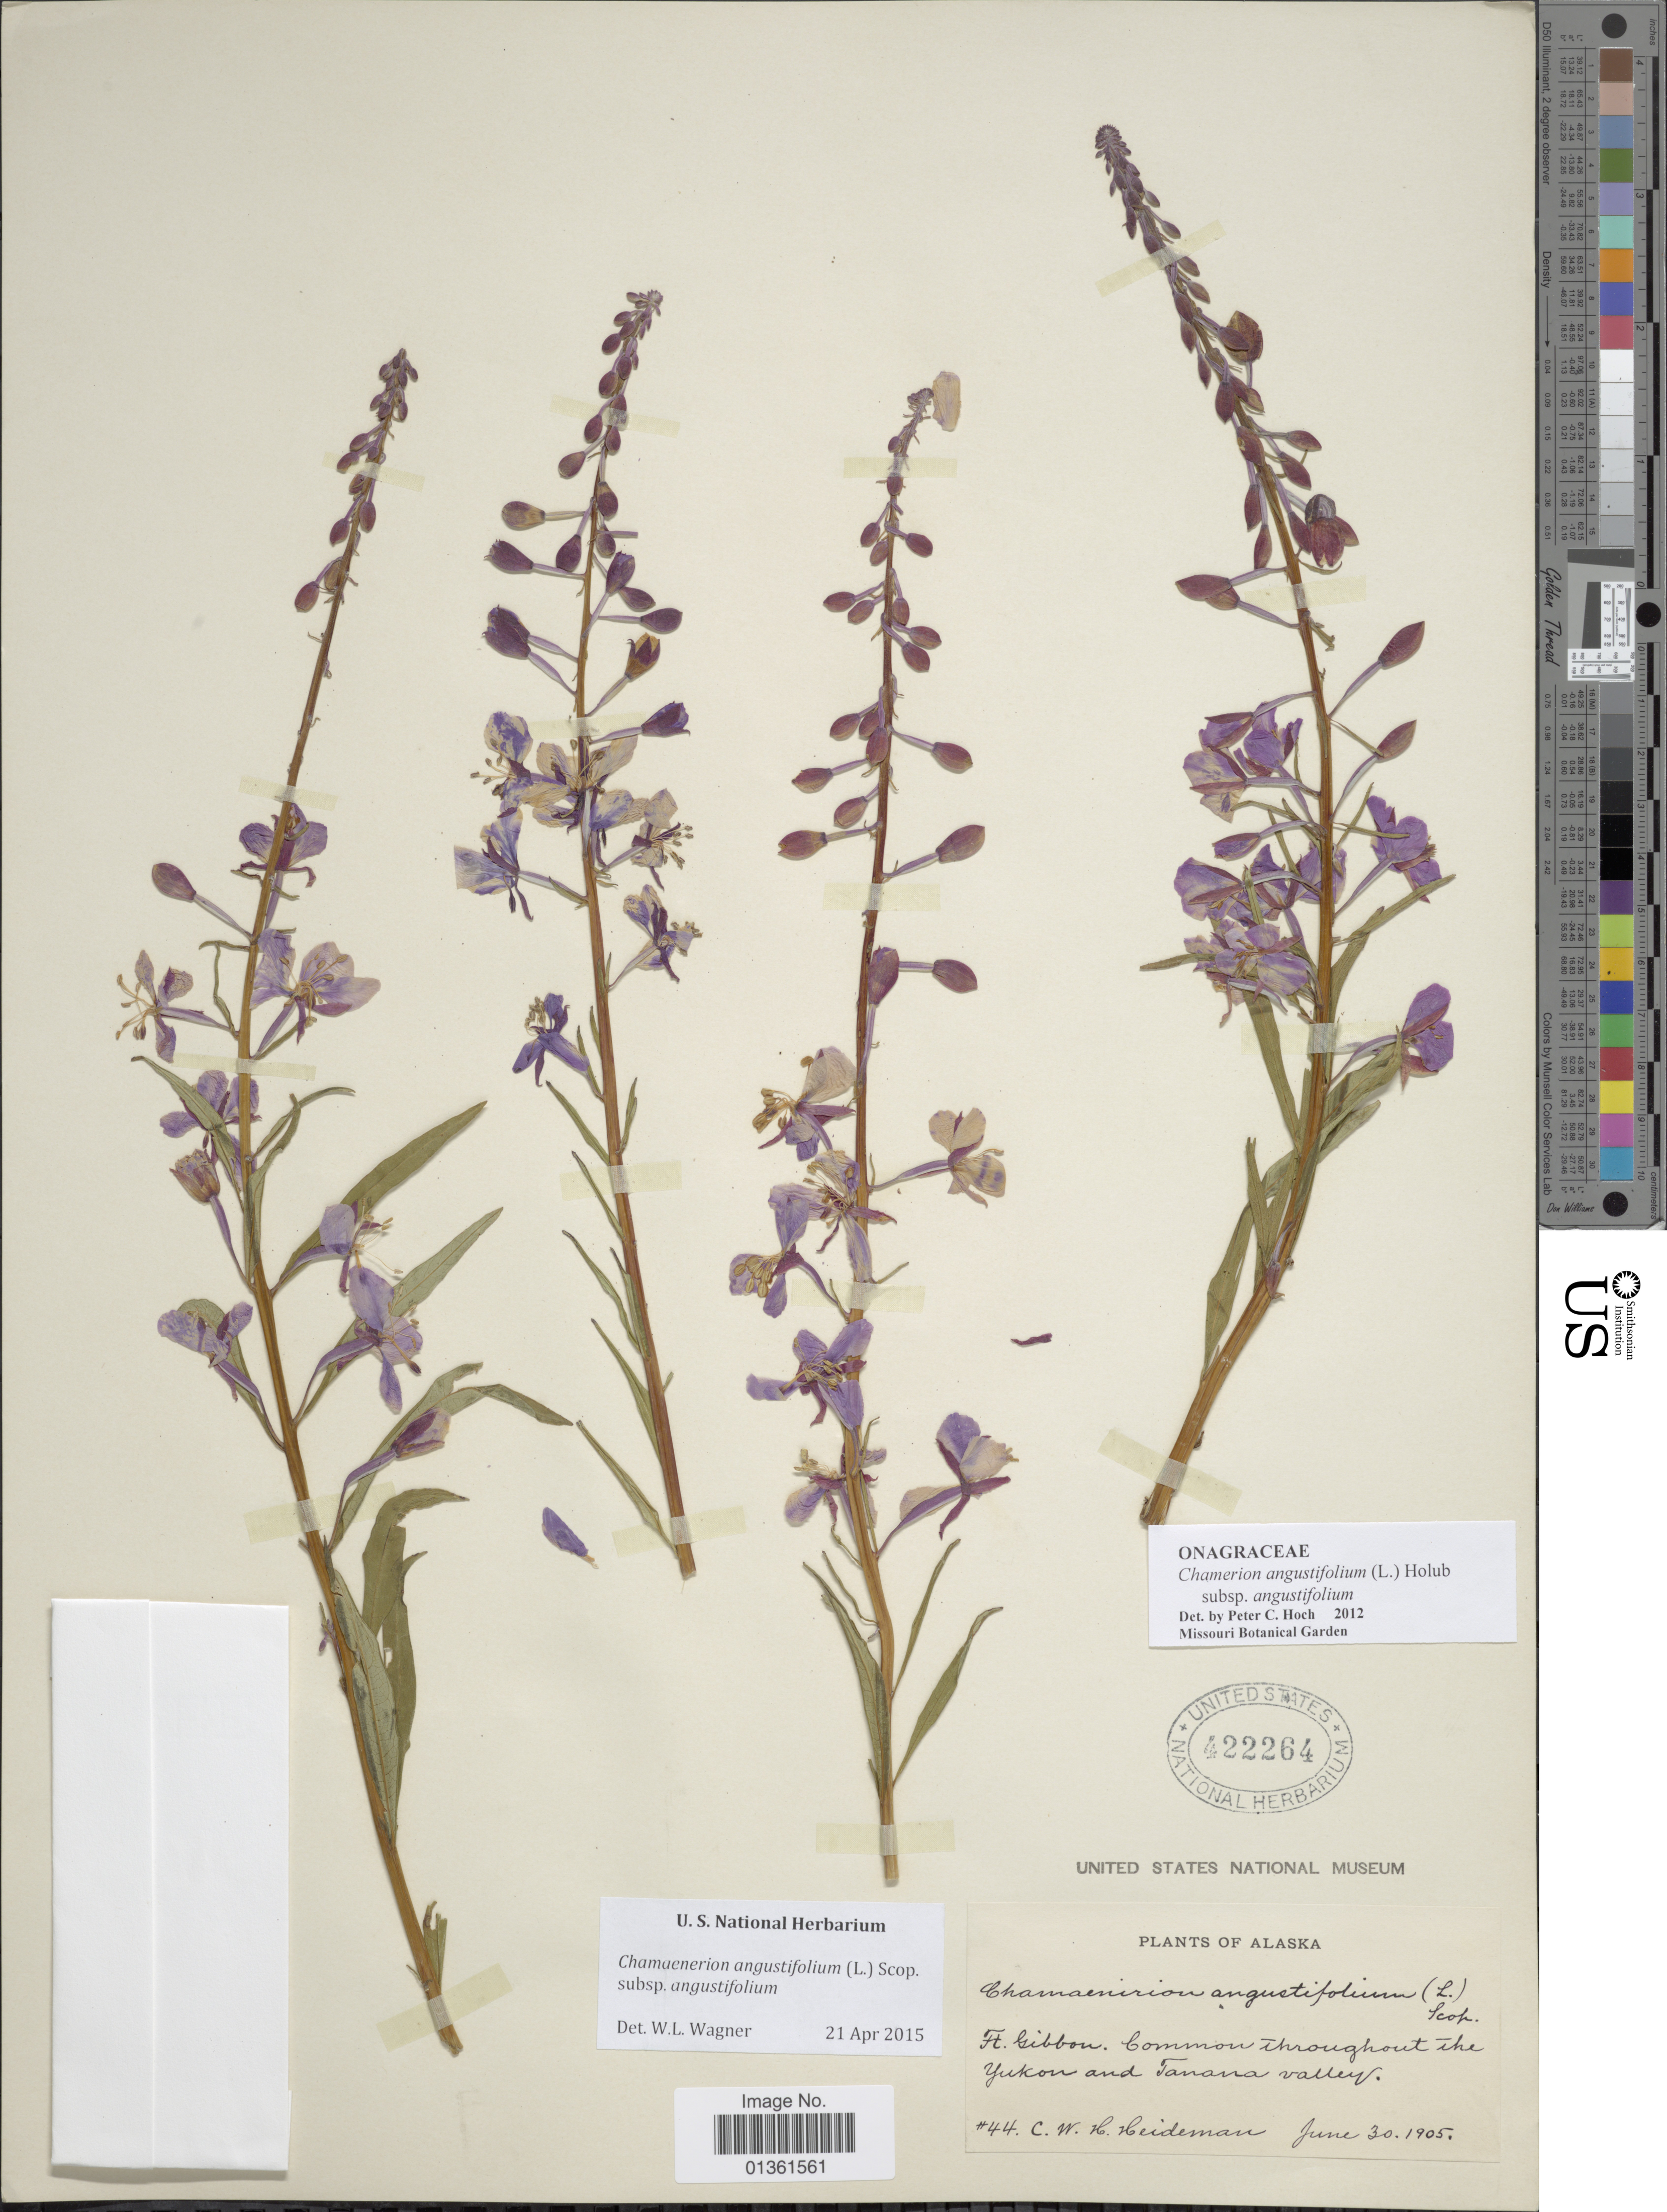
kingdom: Plantae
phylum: Tracheophyta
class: Magnoliopsida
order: Myrtales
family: Onagraceae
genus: Chamaenerion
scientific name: Chamaenerion angustifolium subsp. angustifolium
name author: (L.) Scop.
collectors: C. Heideman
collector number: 44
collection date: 1905-06-30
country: United States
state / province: Alaska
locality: Common throughout the Yukon and Tanana valley.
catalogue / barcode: US 422264